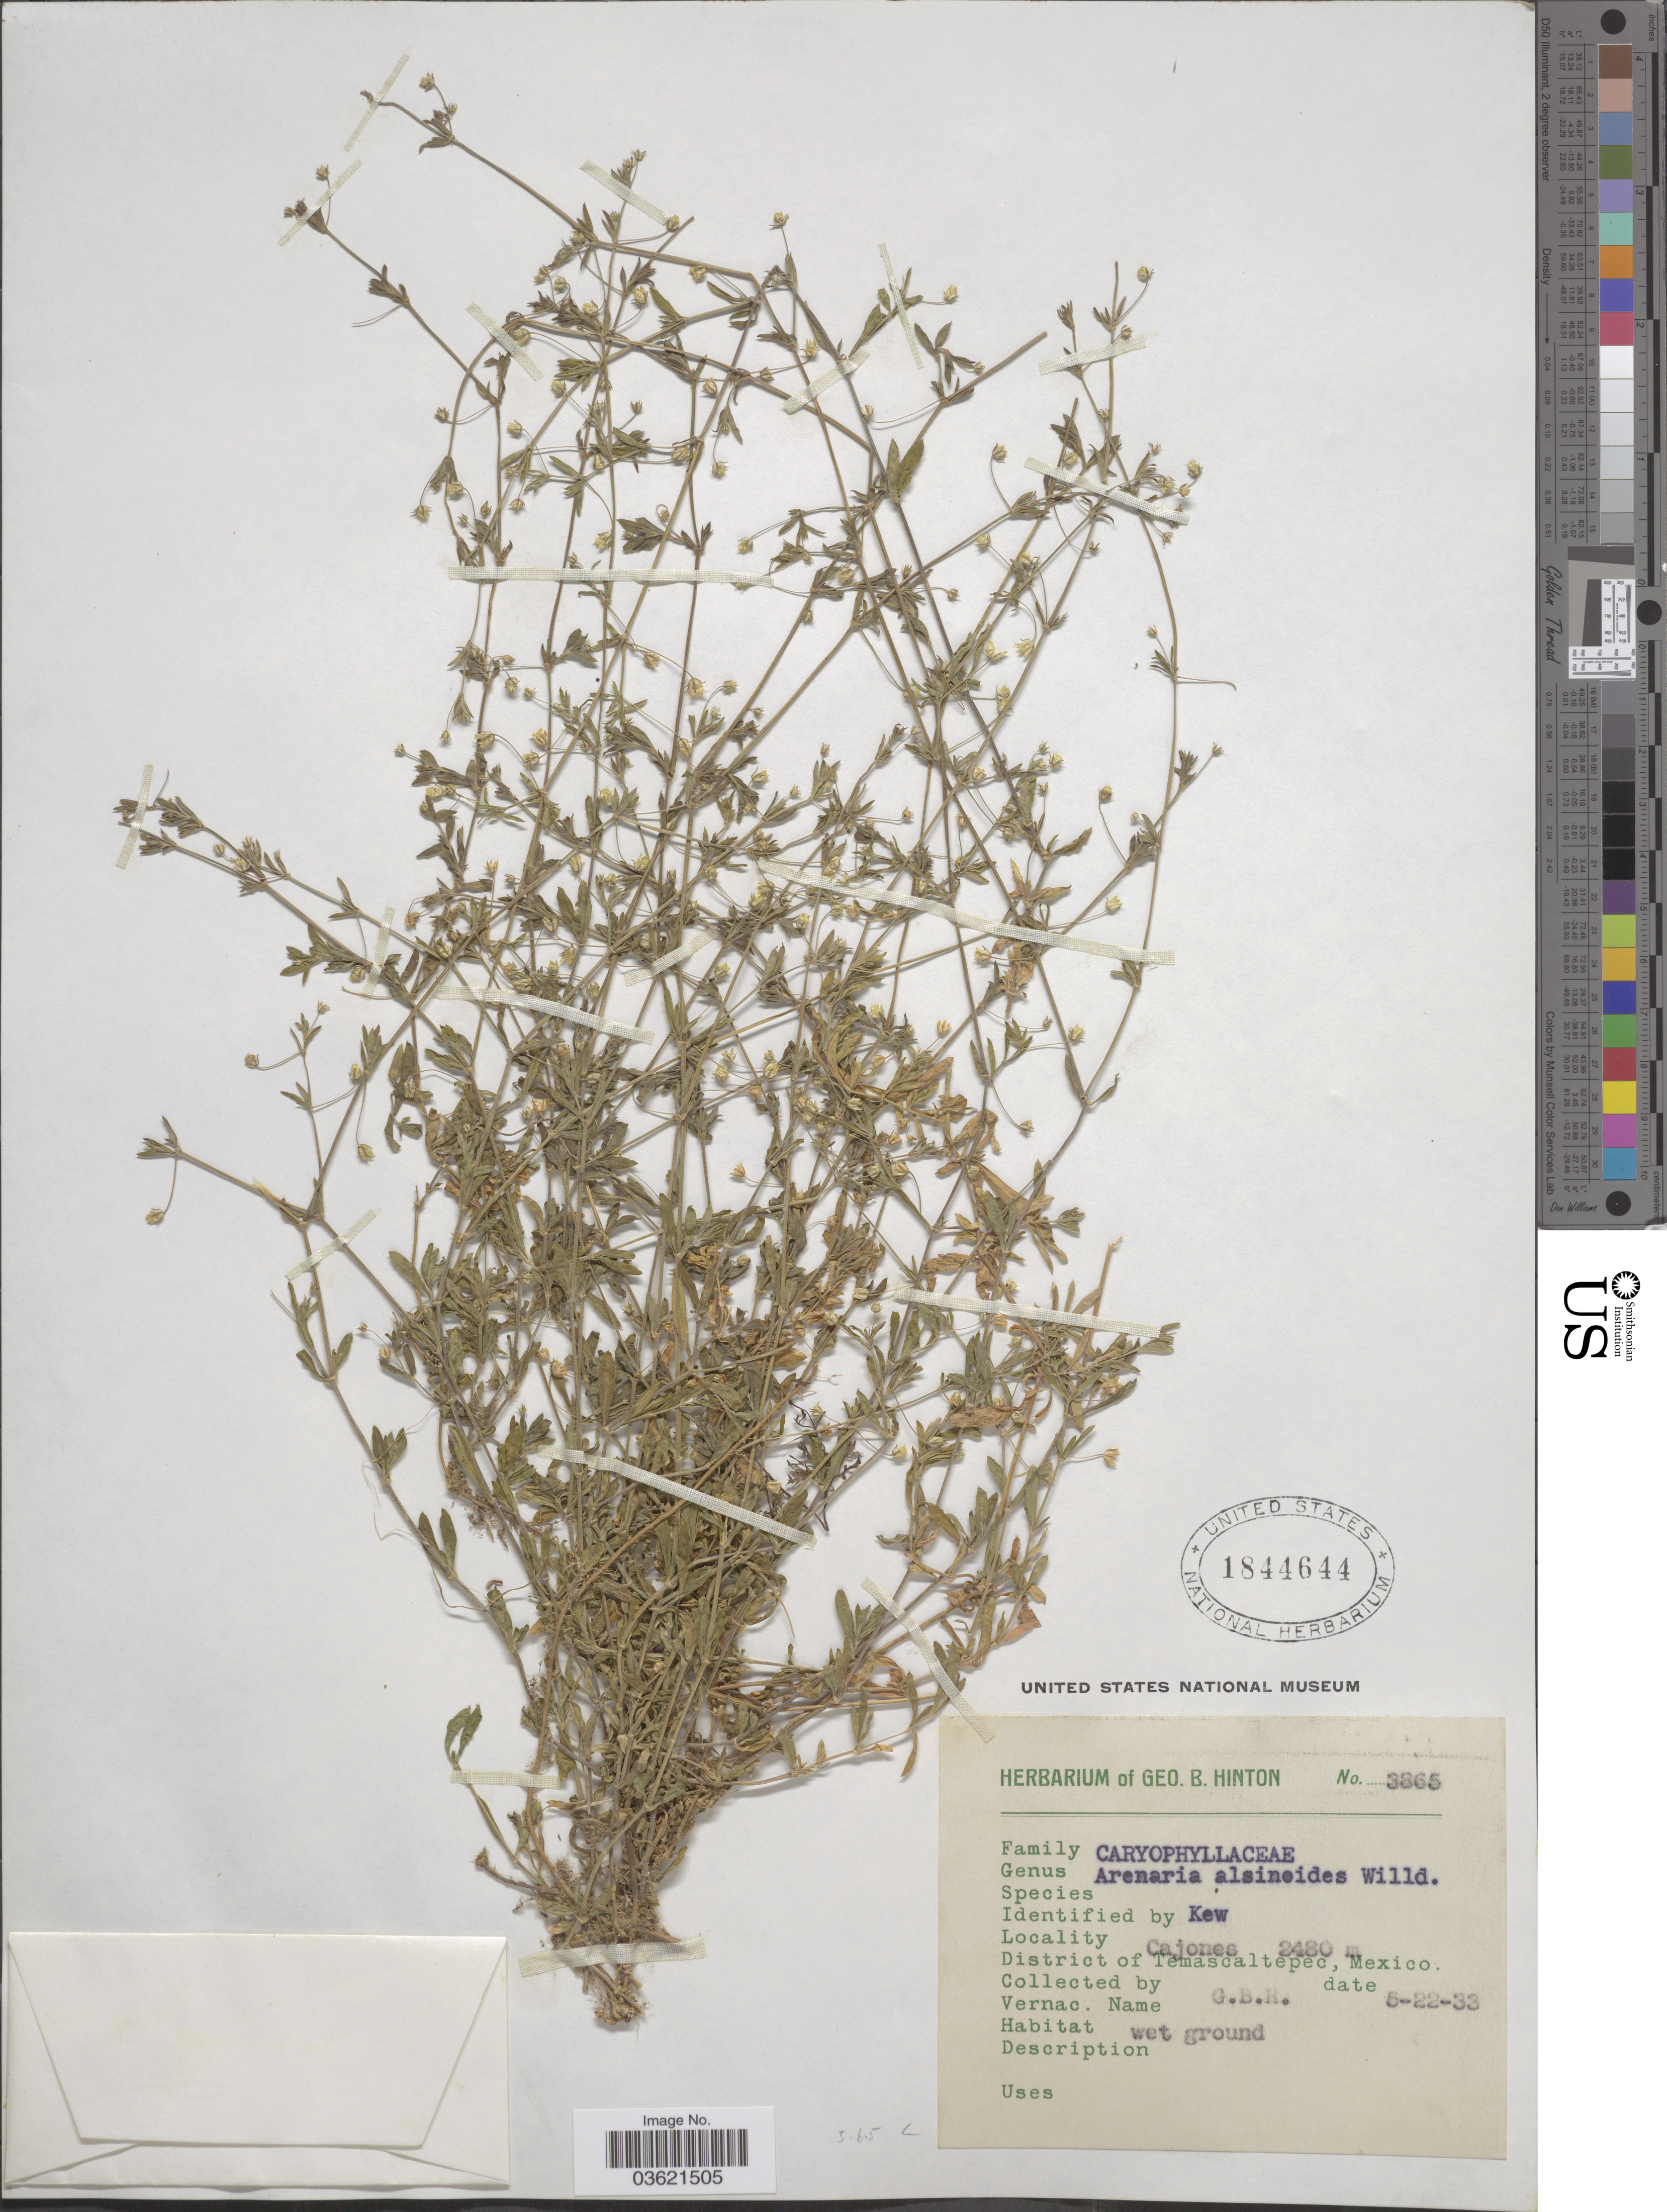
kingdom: Plantae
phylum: Tracheophyta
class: Magnoliopsida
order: Caryophyllales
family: Caryophyllaceae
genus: Arenaria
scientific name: Arenaria lanuginosa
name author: (Michx.) Rohrb.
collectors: G. B. Hinton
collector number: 3865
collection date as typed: Transcribed d/m/y: 22/5/33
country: Mexico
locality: Cajones. District of Temascaltepec.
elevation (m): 2480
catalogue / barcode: US 1844644